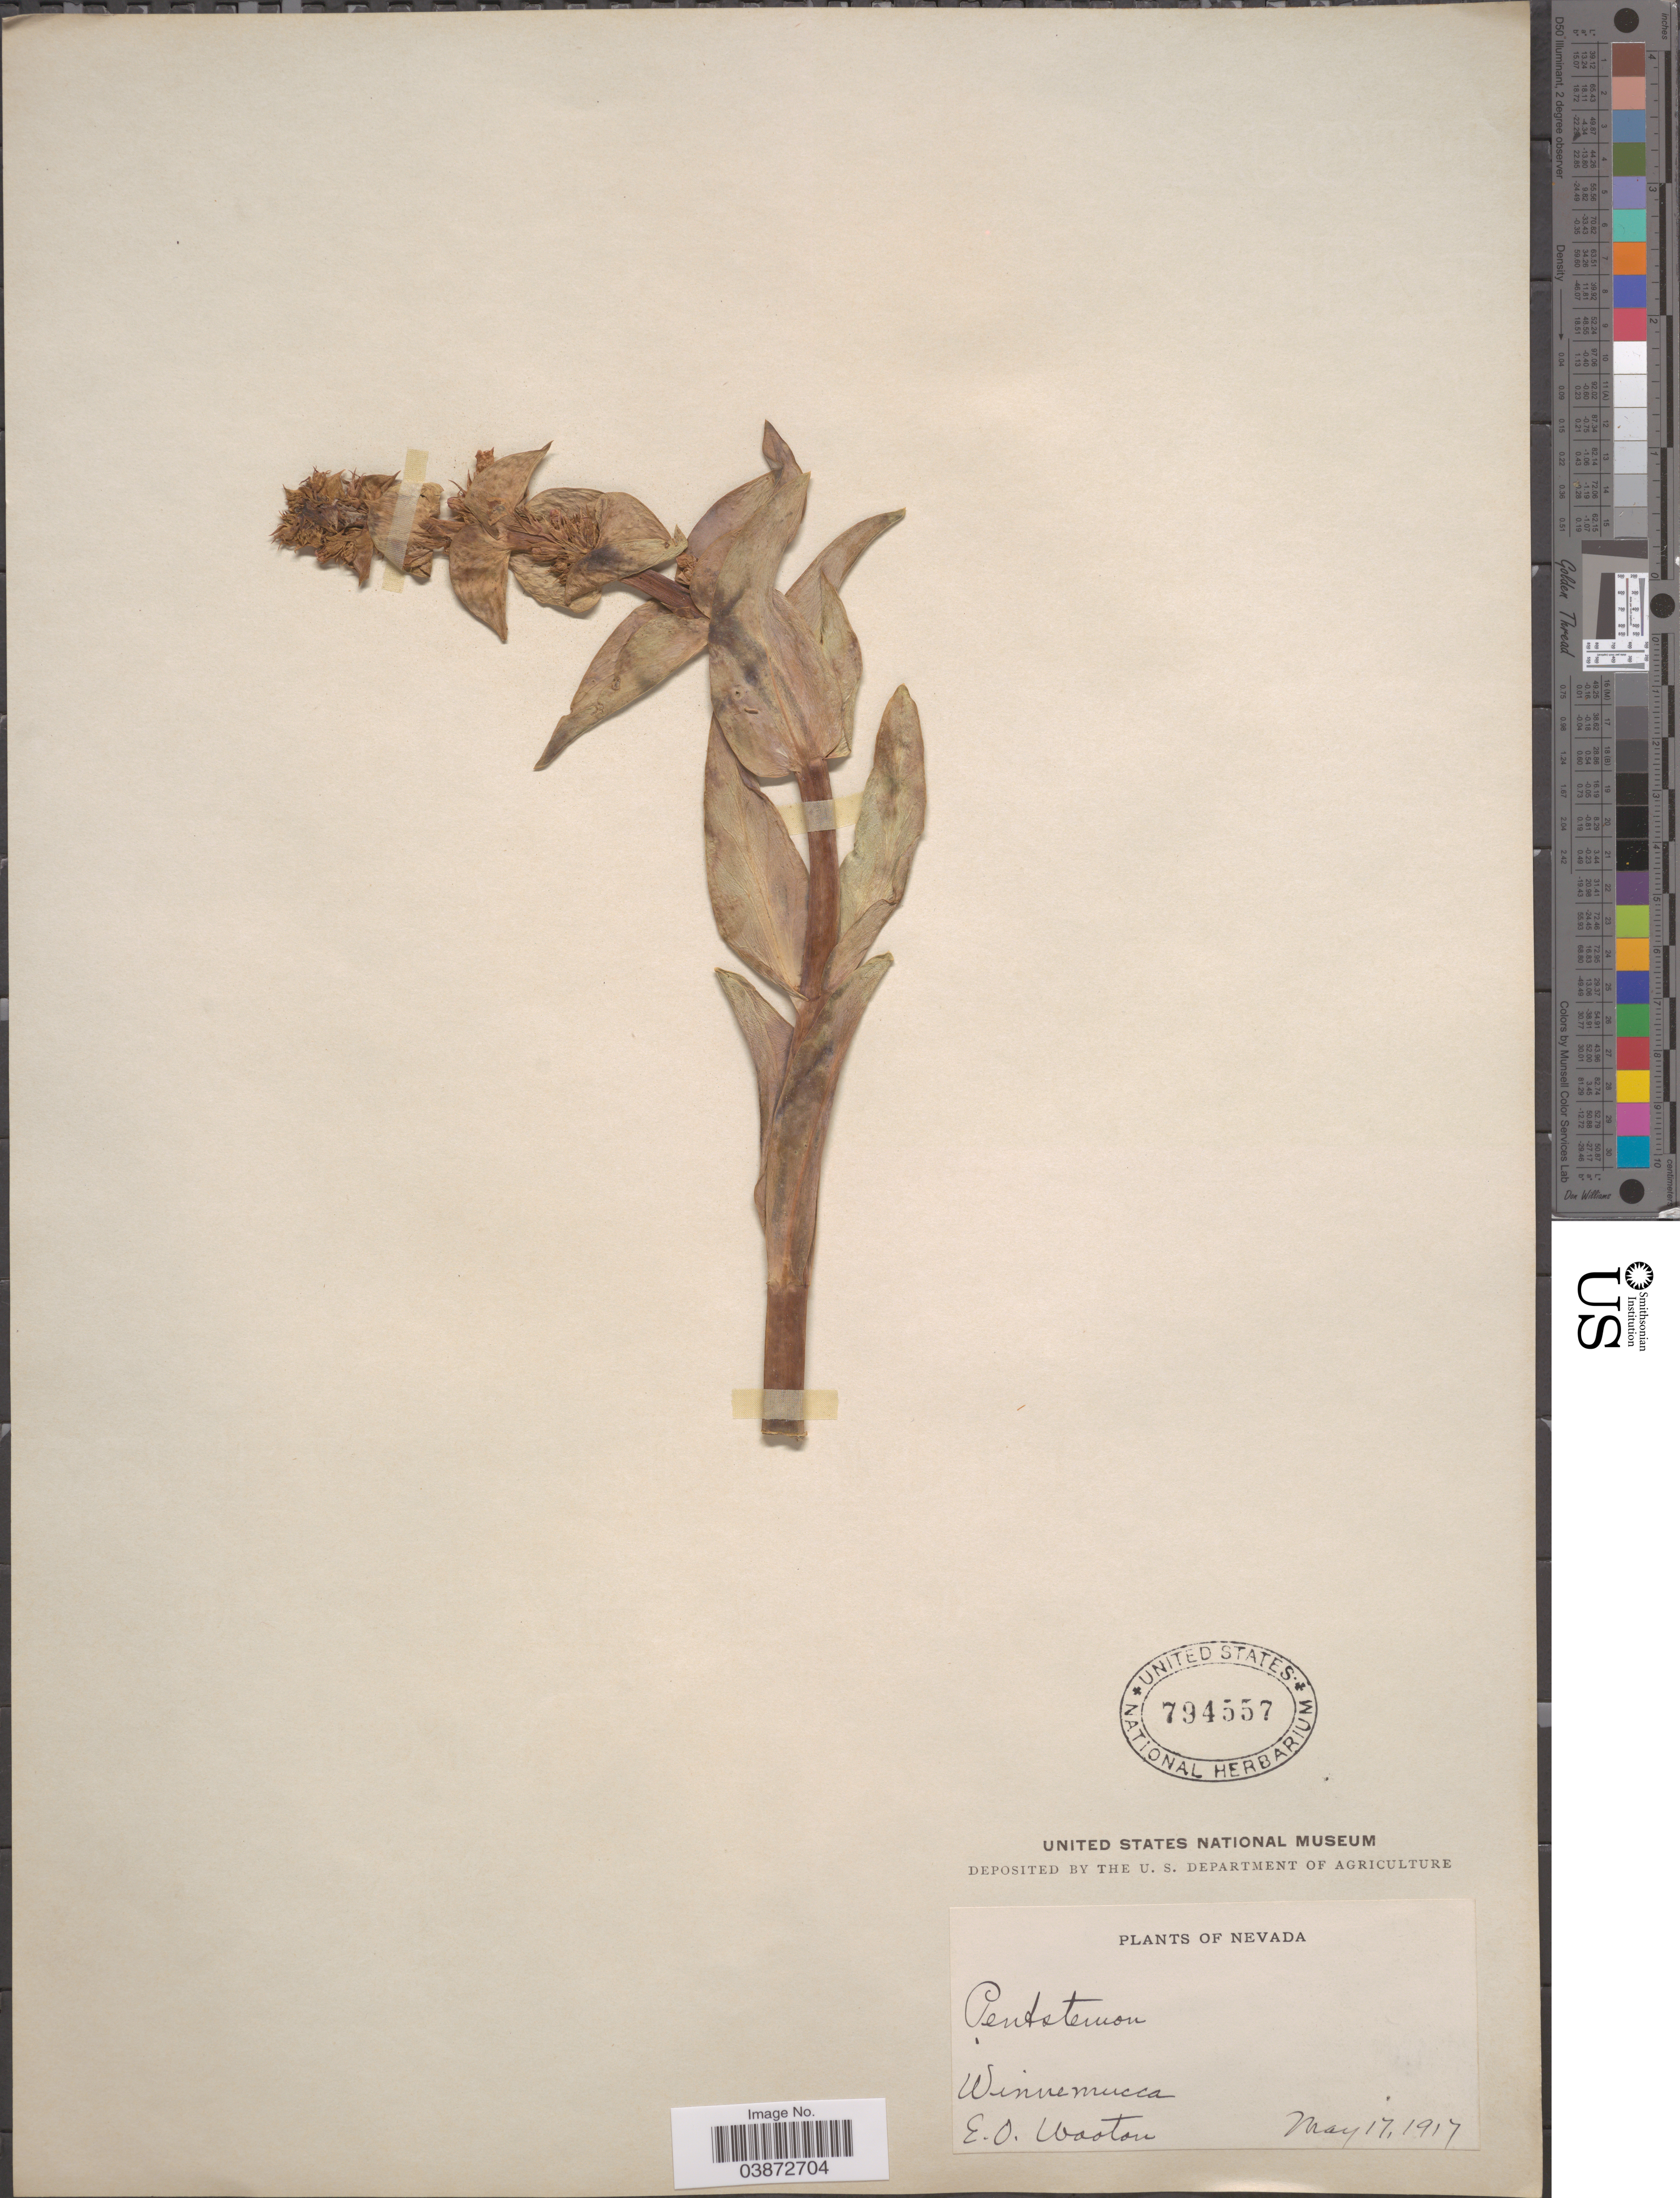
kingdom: Plantae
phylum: Tracheophyta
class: Magnoliopsida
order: Lamiales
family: Plantaginaceae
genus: Penstemon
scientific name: Penstemon acuminatus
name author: Greene ex Lindl.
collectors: E. O. Wooton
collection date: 1917-05-17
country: United States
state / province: Nevada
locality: Winnemucca.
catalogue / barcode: US 794557